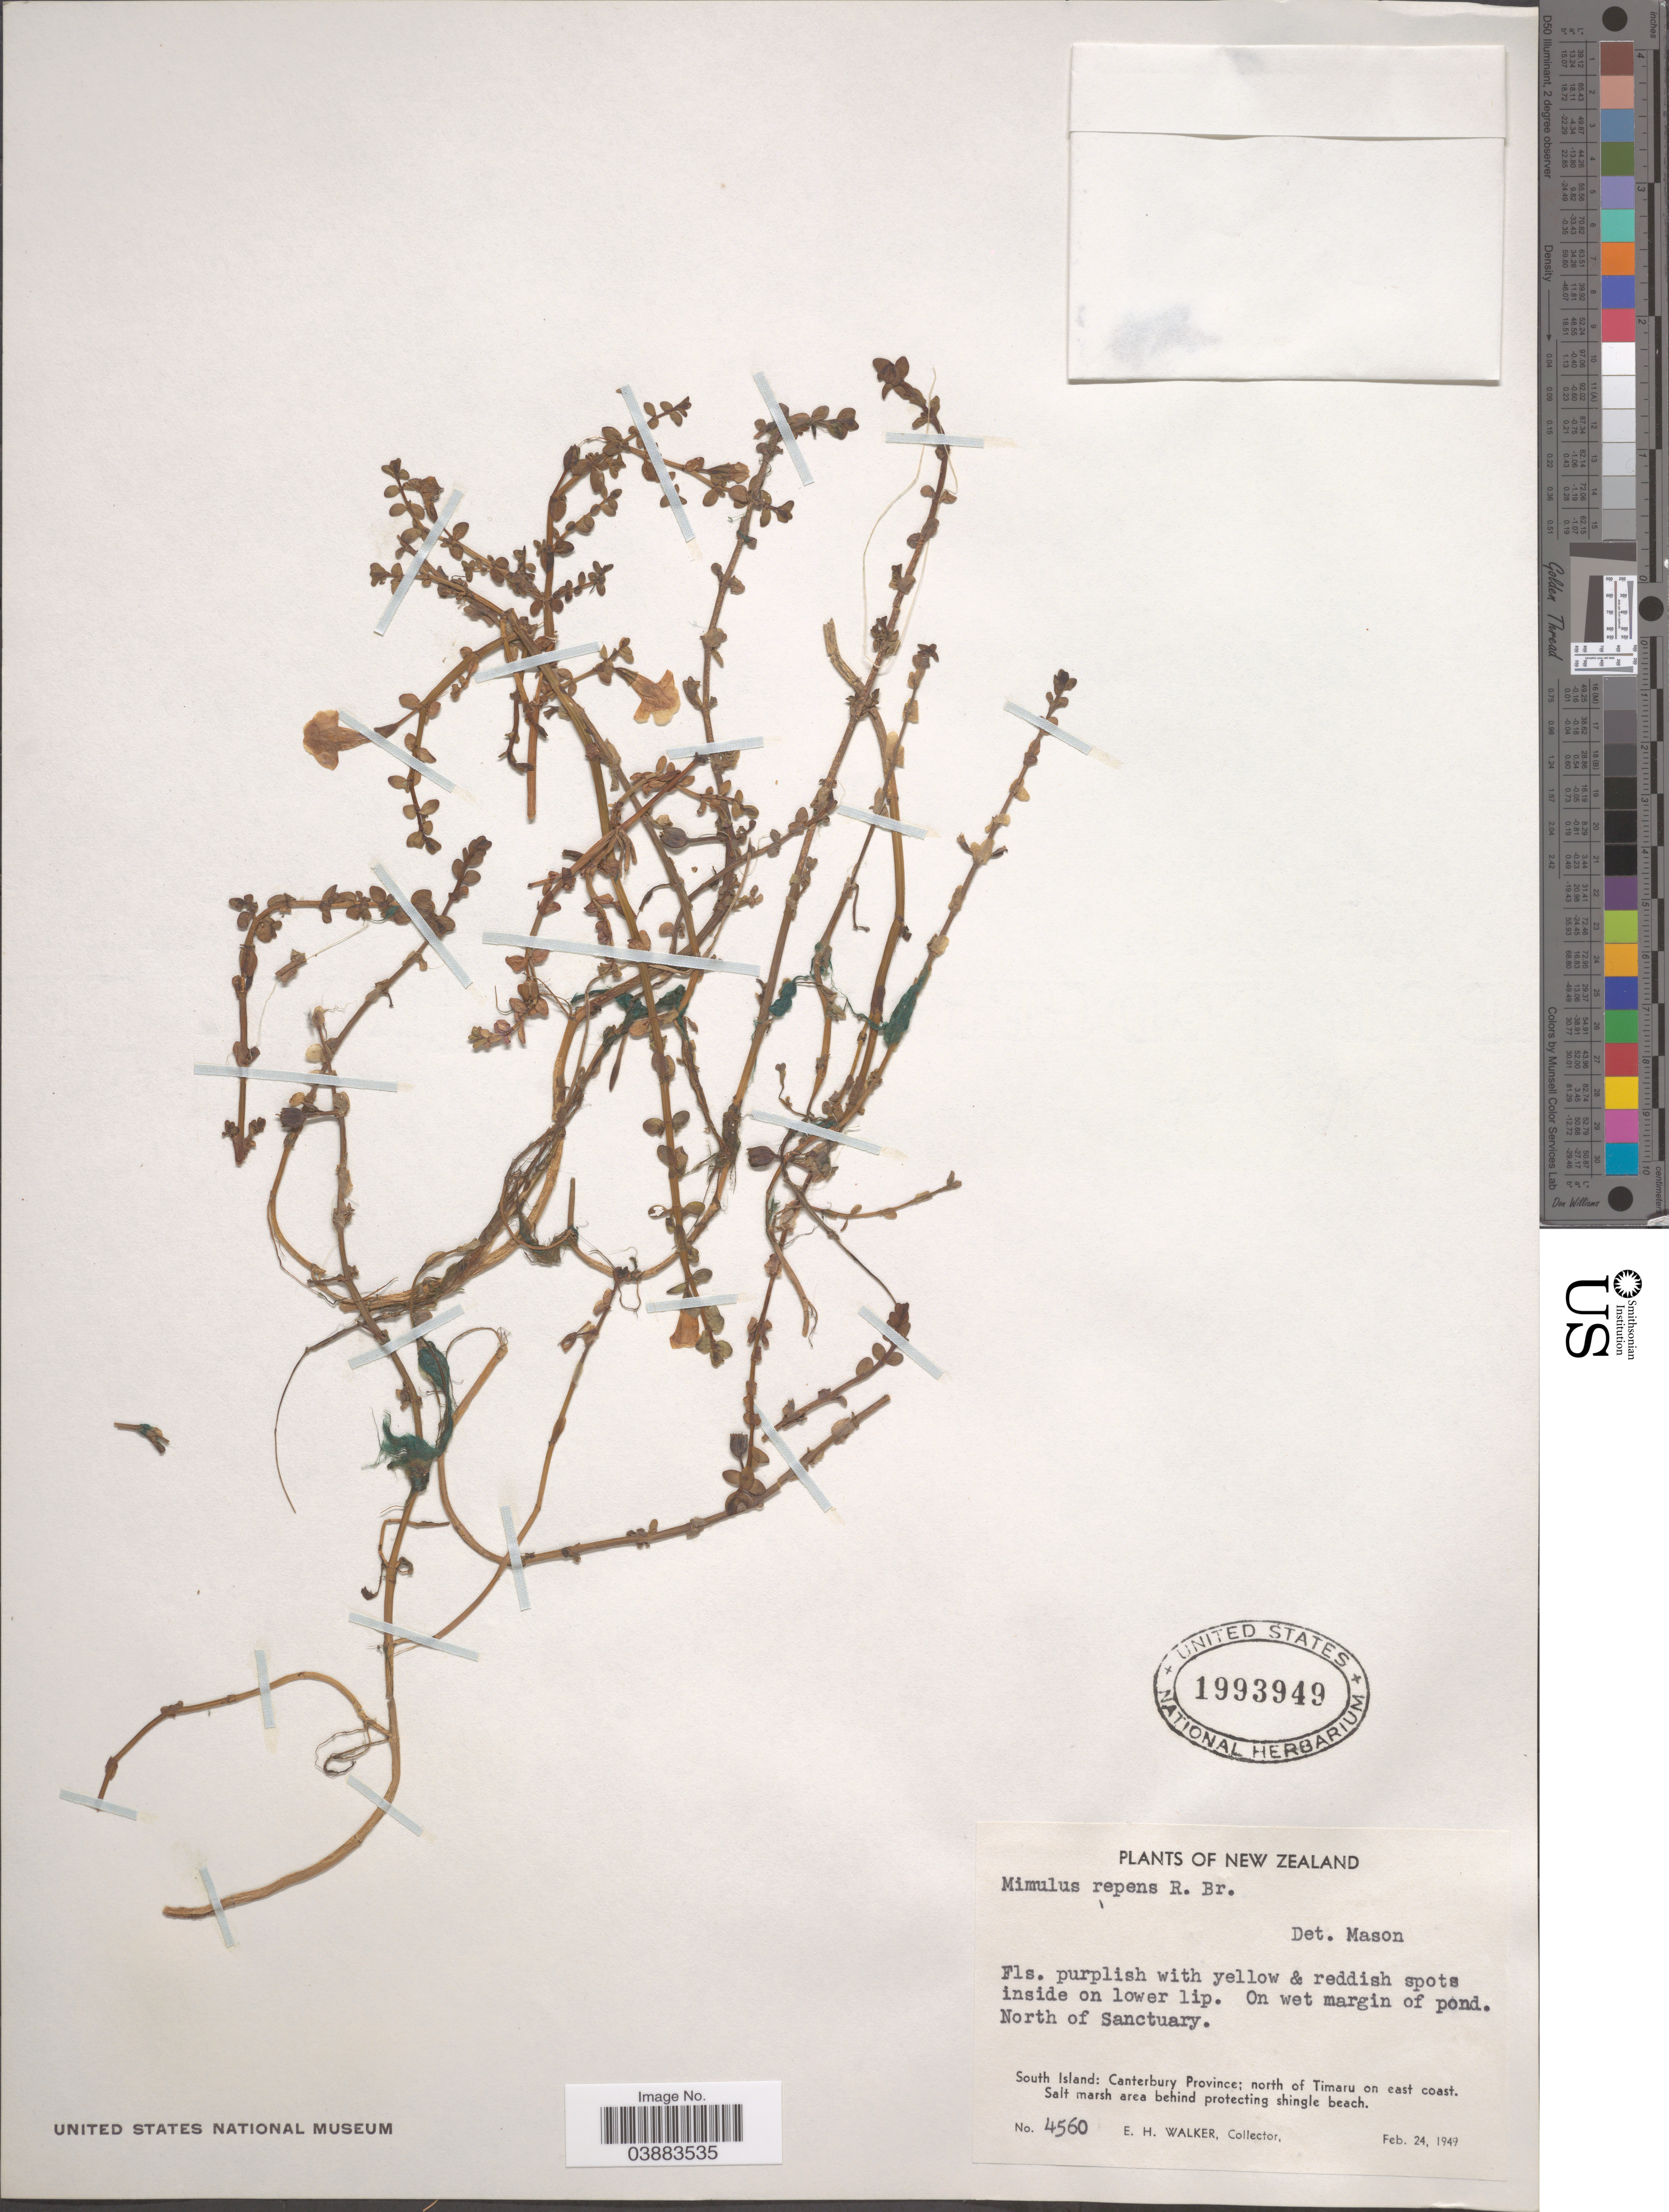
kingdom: Plantae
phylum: Tracheophyta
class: Magnoliopsida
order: Lamiales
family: Phrymaceae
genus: Mimulus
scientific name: Mimulus repens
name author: R. Br.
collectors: E. H. Walker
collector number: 4560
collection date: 1949-02-24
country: New Zealand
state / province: Canterbury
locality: North of Sanctuary. South Island: north of Timaru on east coast. Salt marsh area behind protecting shingle beach.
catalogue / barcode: US 1993949